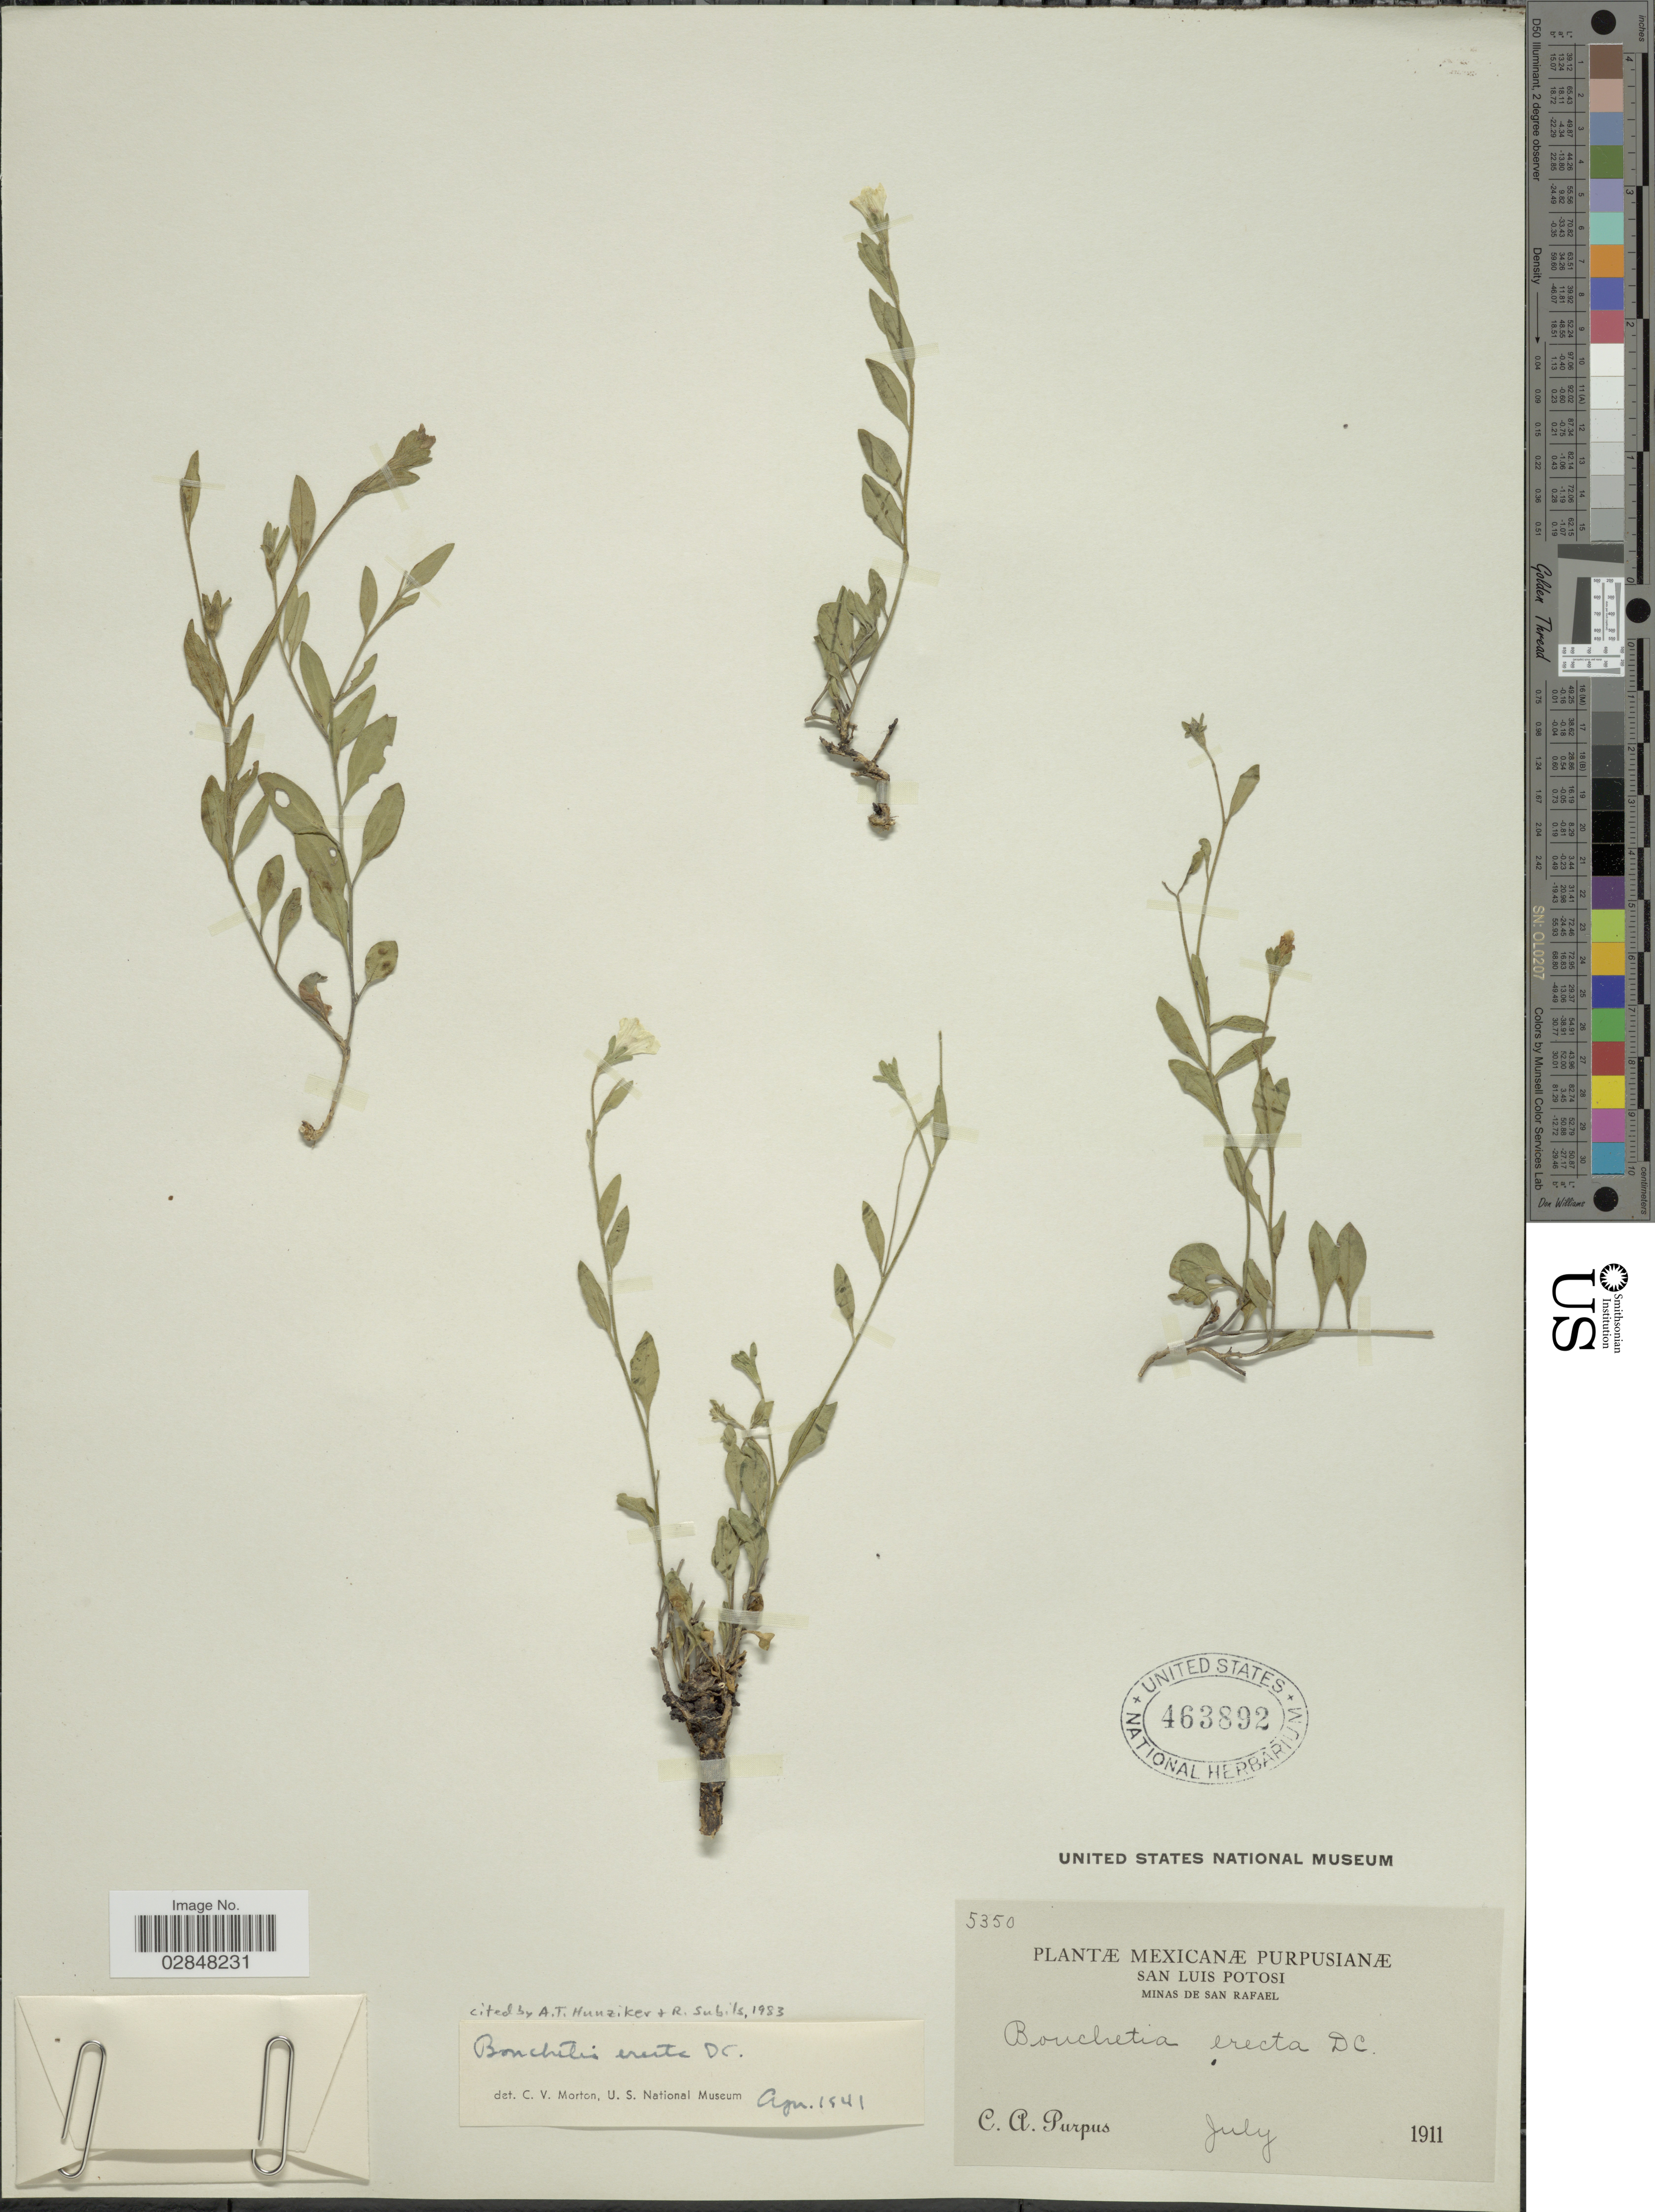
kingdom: Plantae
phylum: Tracheophyta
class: Magnoliopsida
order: Solanales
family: Solanaceae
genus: Bouchetia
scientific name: Bouchetia erecta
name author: DC.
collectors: C. A. Purpus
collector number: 5350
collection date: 1911-07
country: Mexico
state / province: San Luis Potosí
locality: Minas de San Rafael.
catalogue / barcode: US 463892